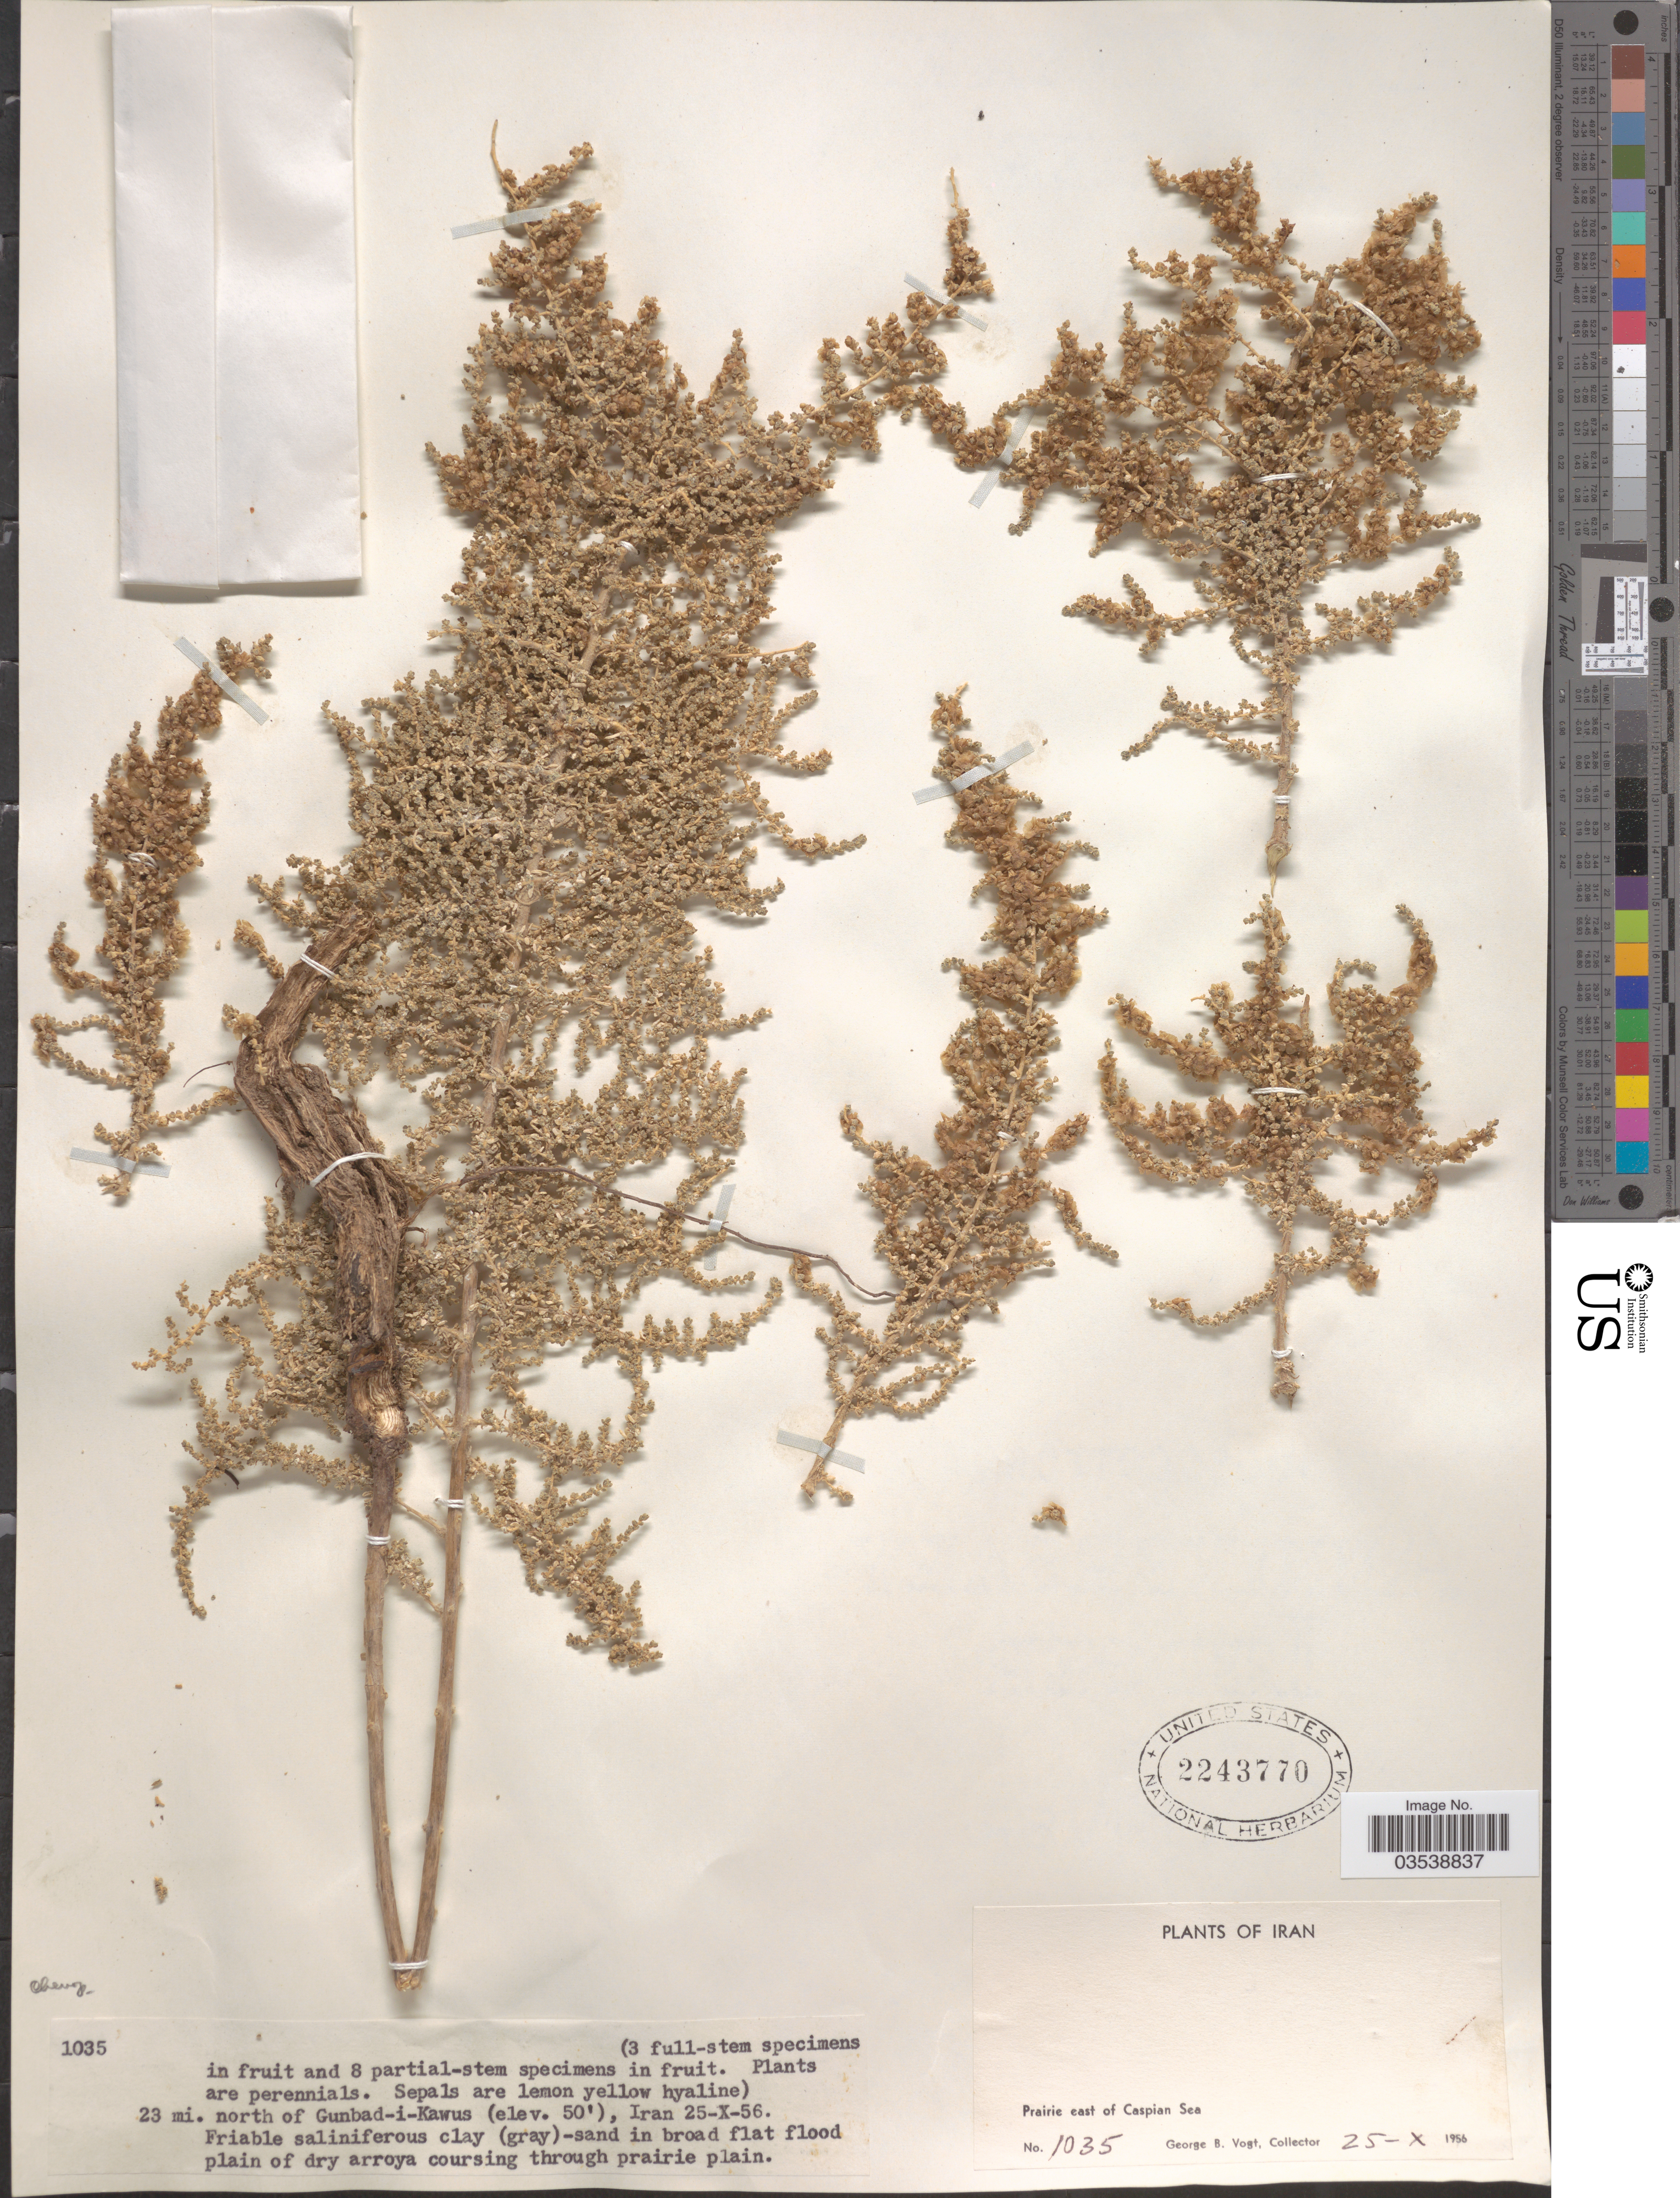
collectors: G. B. Vogt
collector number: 1035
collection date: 1956-10-25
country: Iran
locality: Prairie east of Caspian Sea. 23 mi. north of Gunbad-i-Kawus.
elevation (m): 15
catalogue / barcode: US 2243770